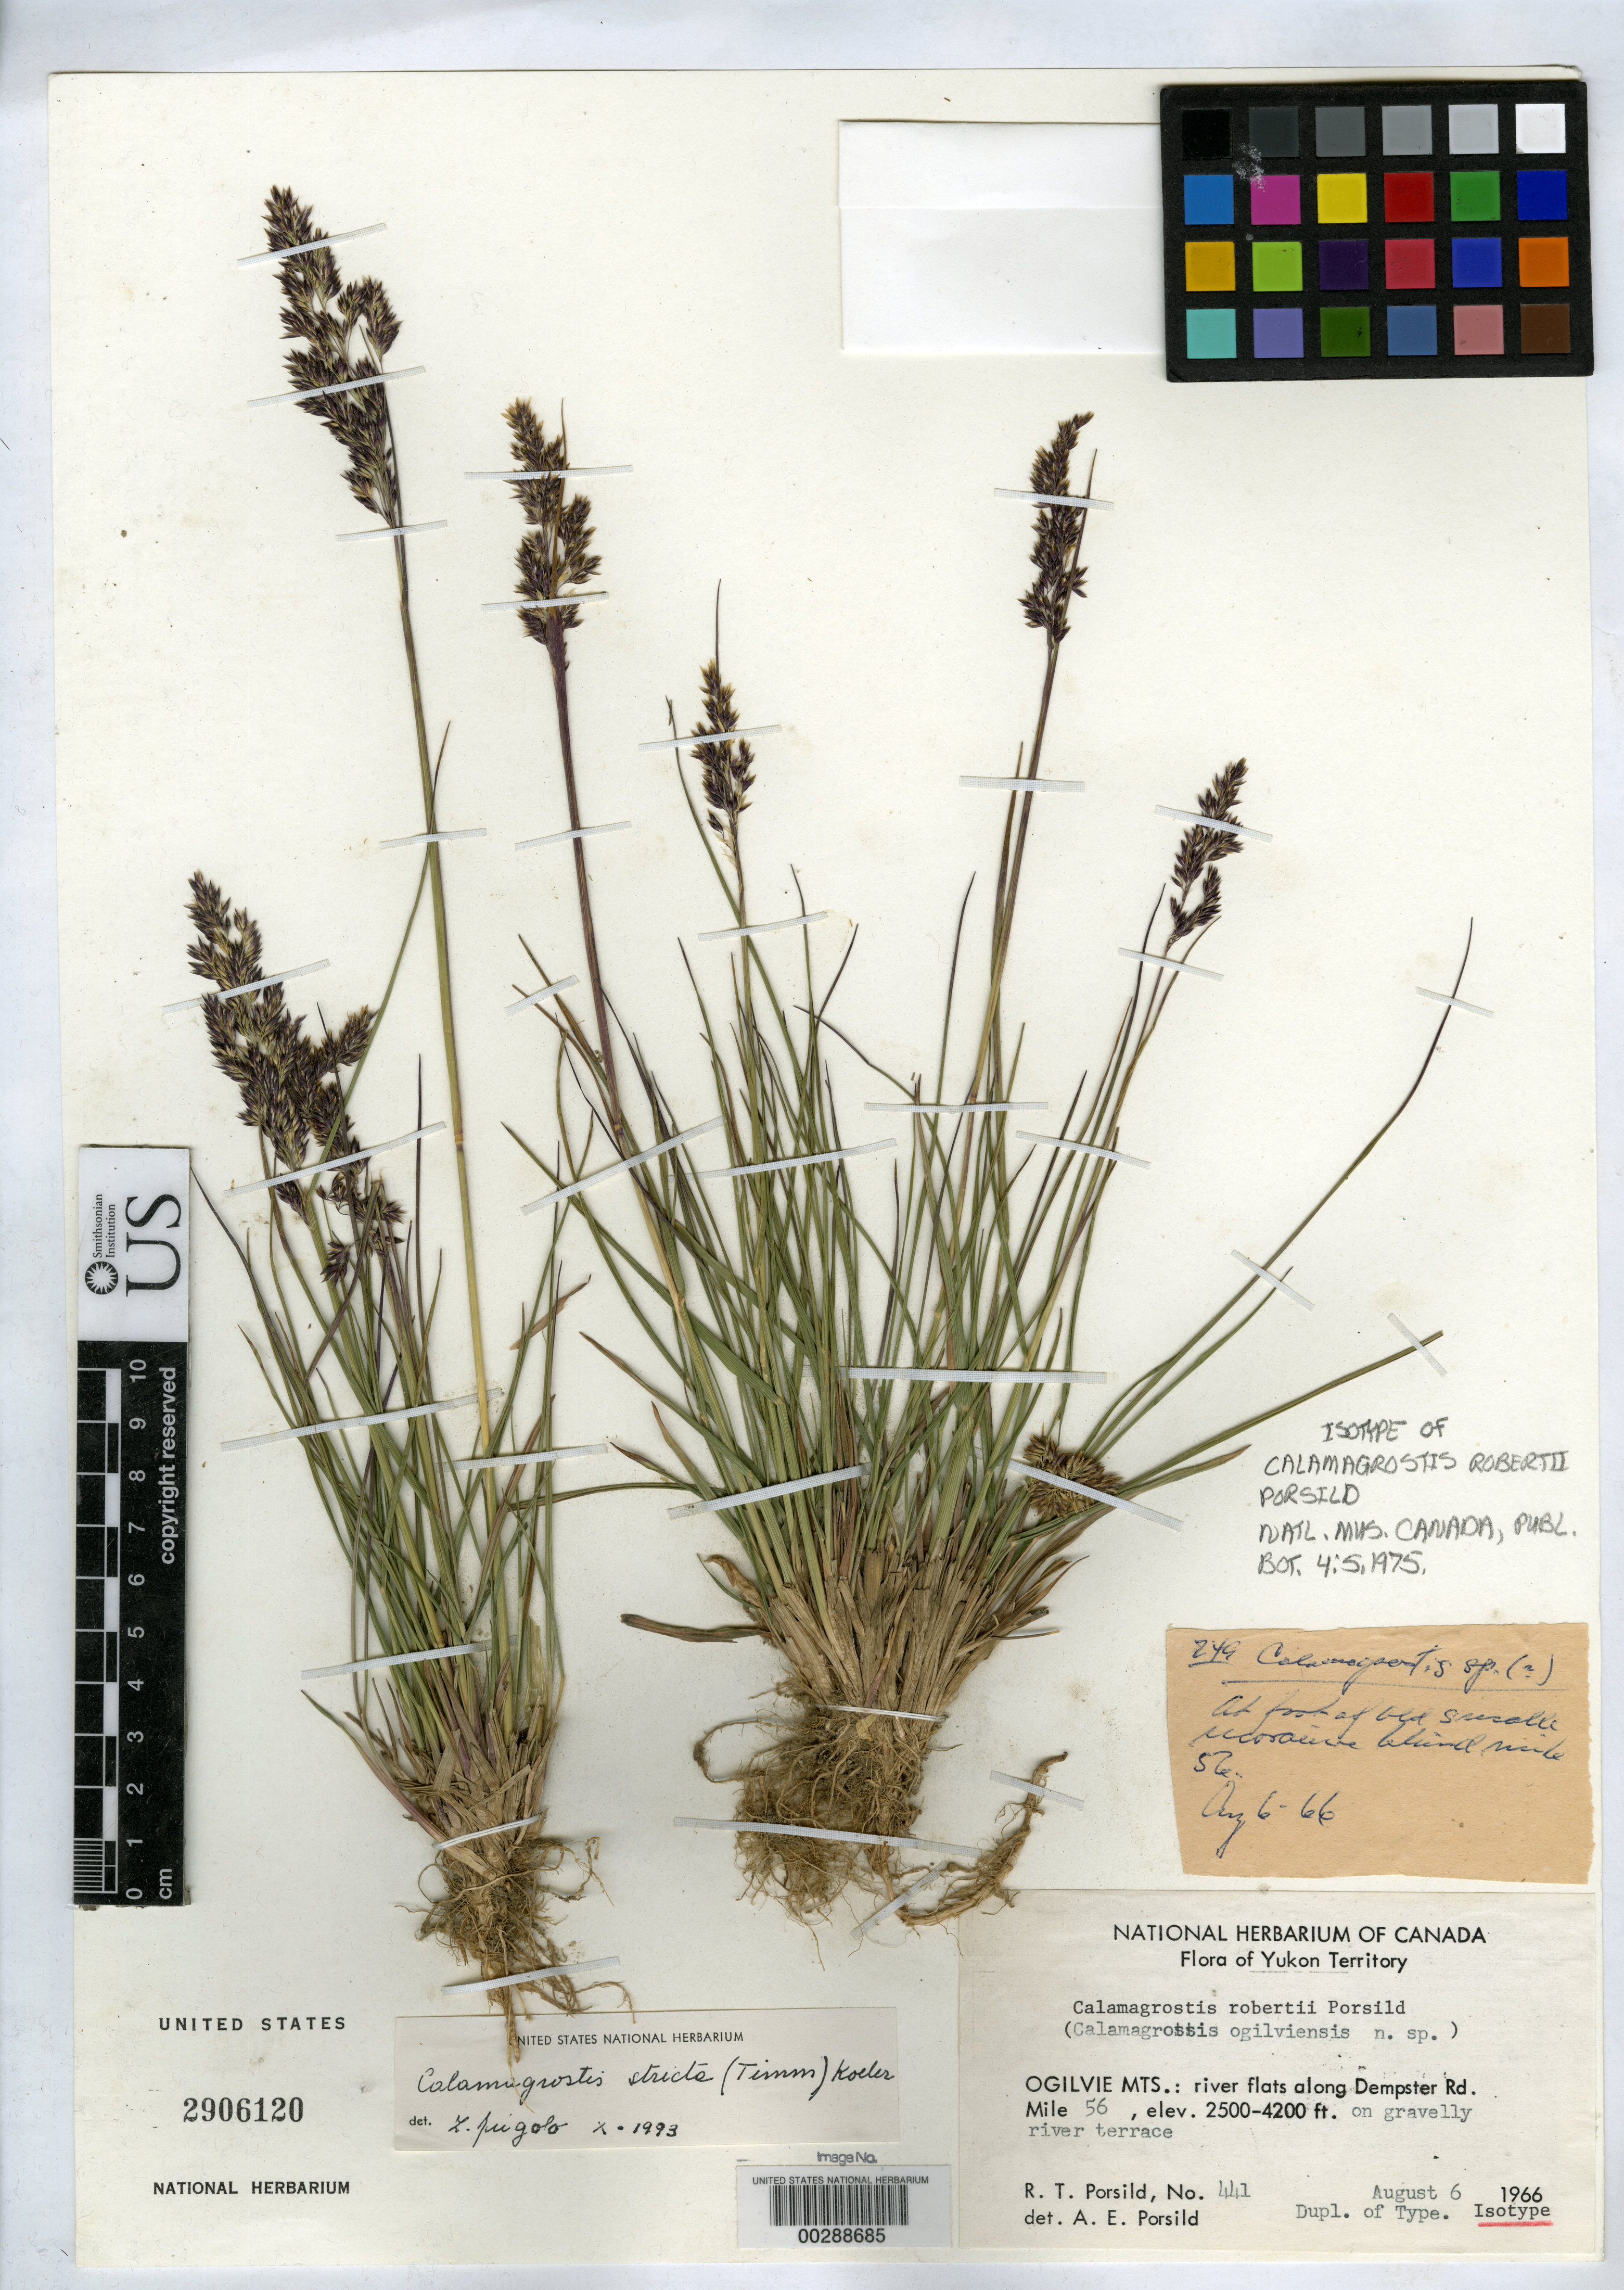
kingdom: Plantae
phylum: Tracheophyta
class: Liliopsida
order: Poales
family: Poaceae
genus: Calamagrostis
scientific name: Calamagrostis robertii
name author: A.E. Porsild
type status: Isotype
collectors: R. T. Porsild & A. E. Porsild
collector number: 441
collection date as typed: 06 Aug 1966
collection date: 1966-08-06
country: Canada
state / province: Yukon Territory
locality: Ogilvie Mountains, river flats along Dempster Road, Mi 56.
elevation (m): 2500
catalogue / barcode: US 2906120